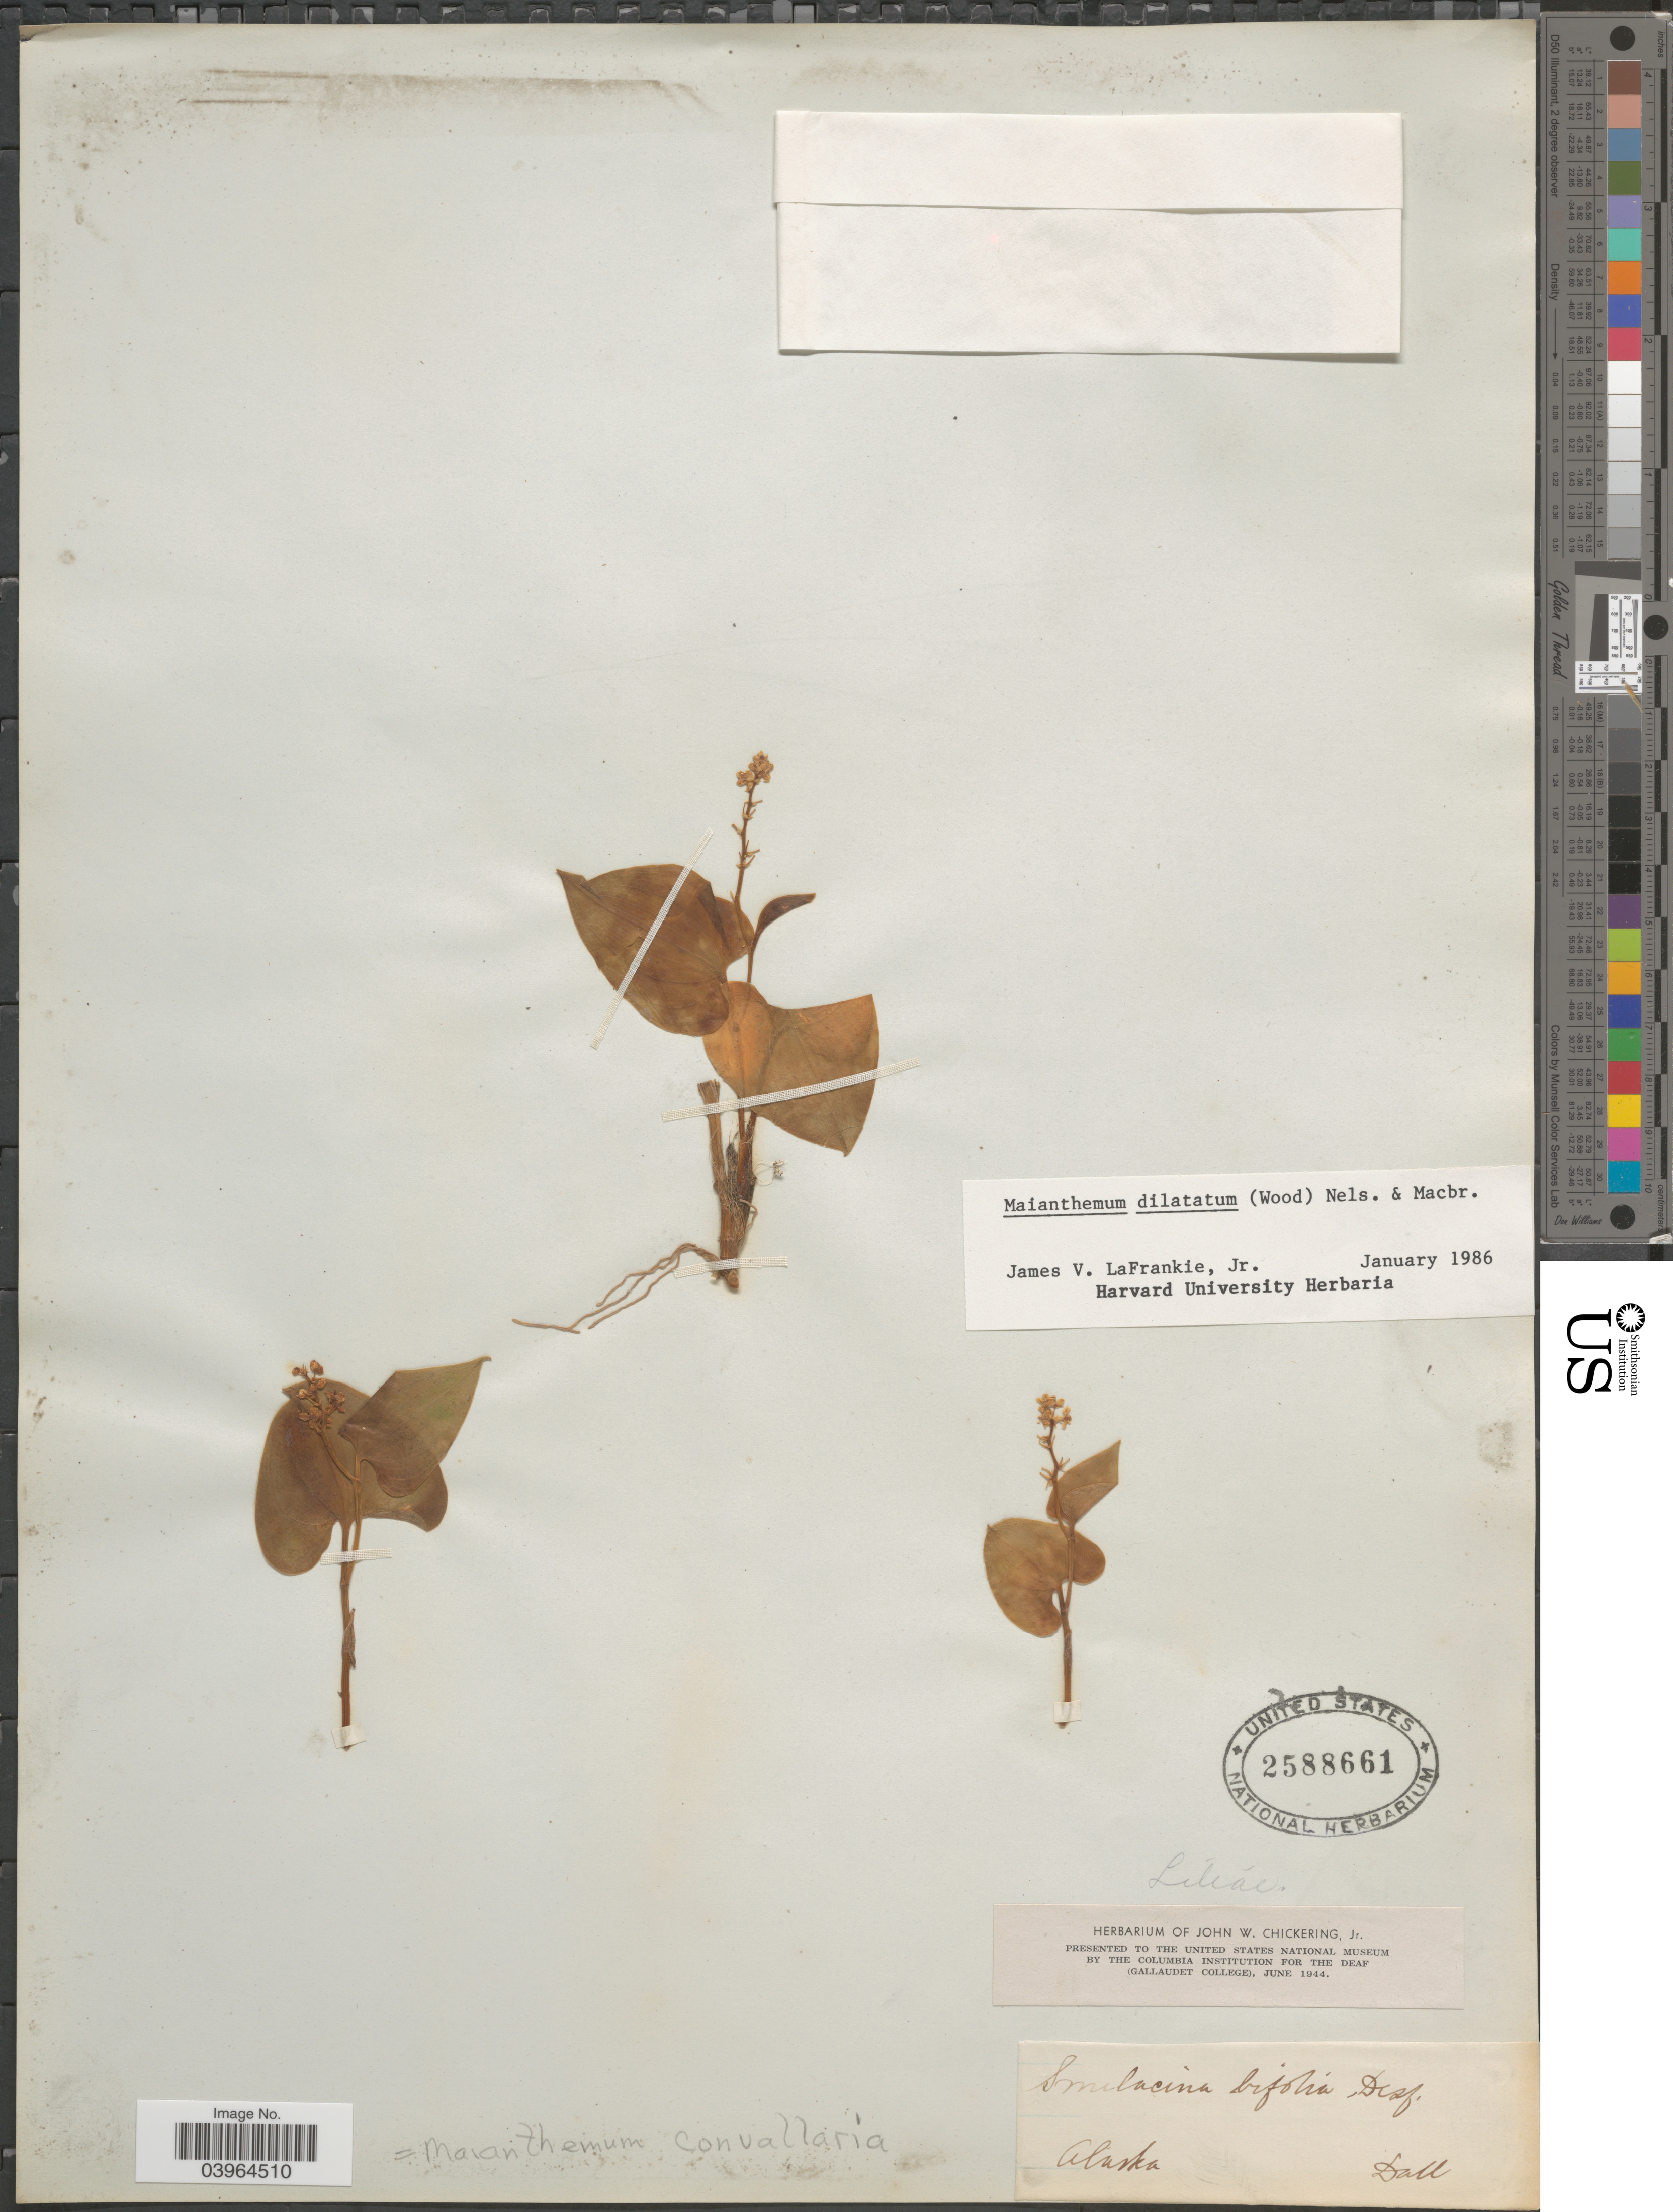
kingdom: Plantae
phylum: Tracheophyta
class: Liliopsida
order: Asparagales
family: Asparagaceae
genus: Maianthemum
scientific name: Maianthemum dilatatum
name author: (Alph. Wood) A. Nelson & J.F. Macbr.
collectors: -. Dall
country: United States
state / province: Alaska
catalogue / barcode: US 2588661